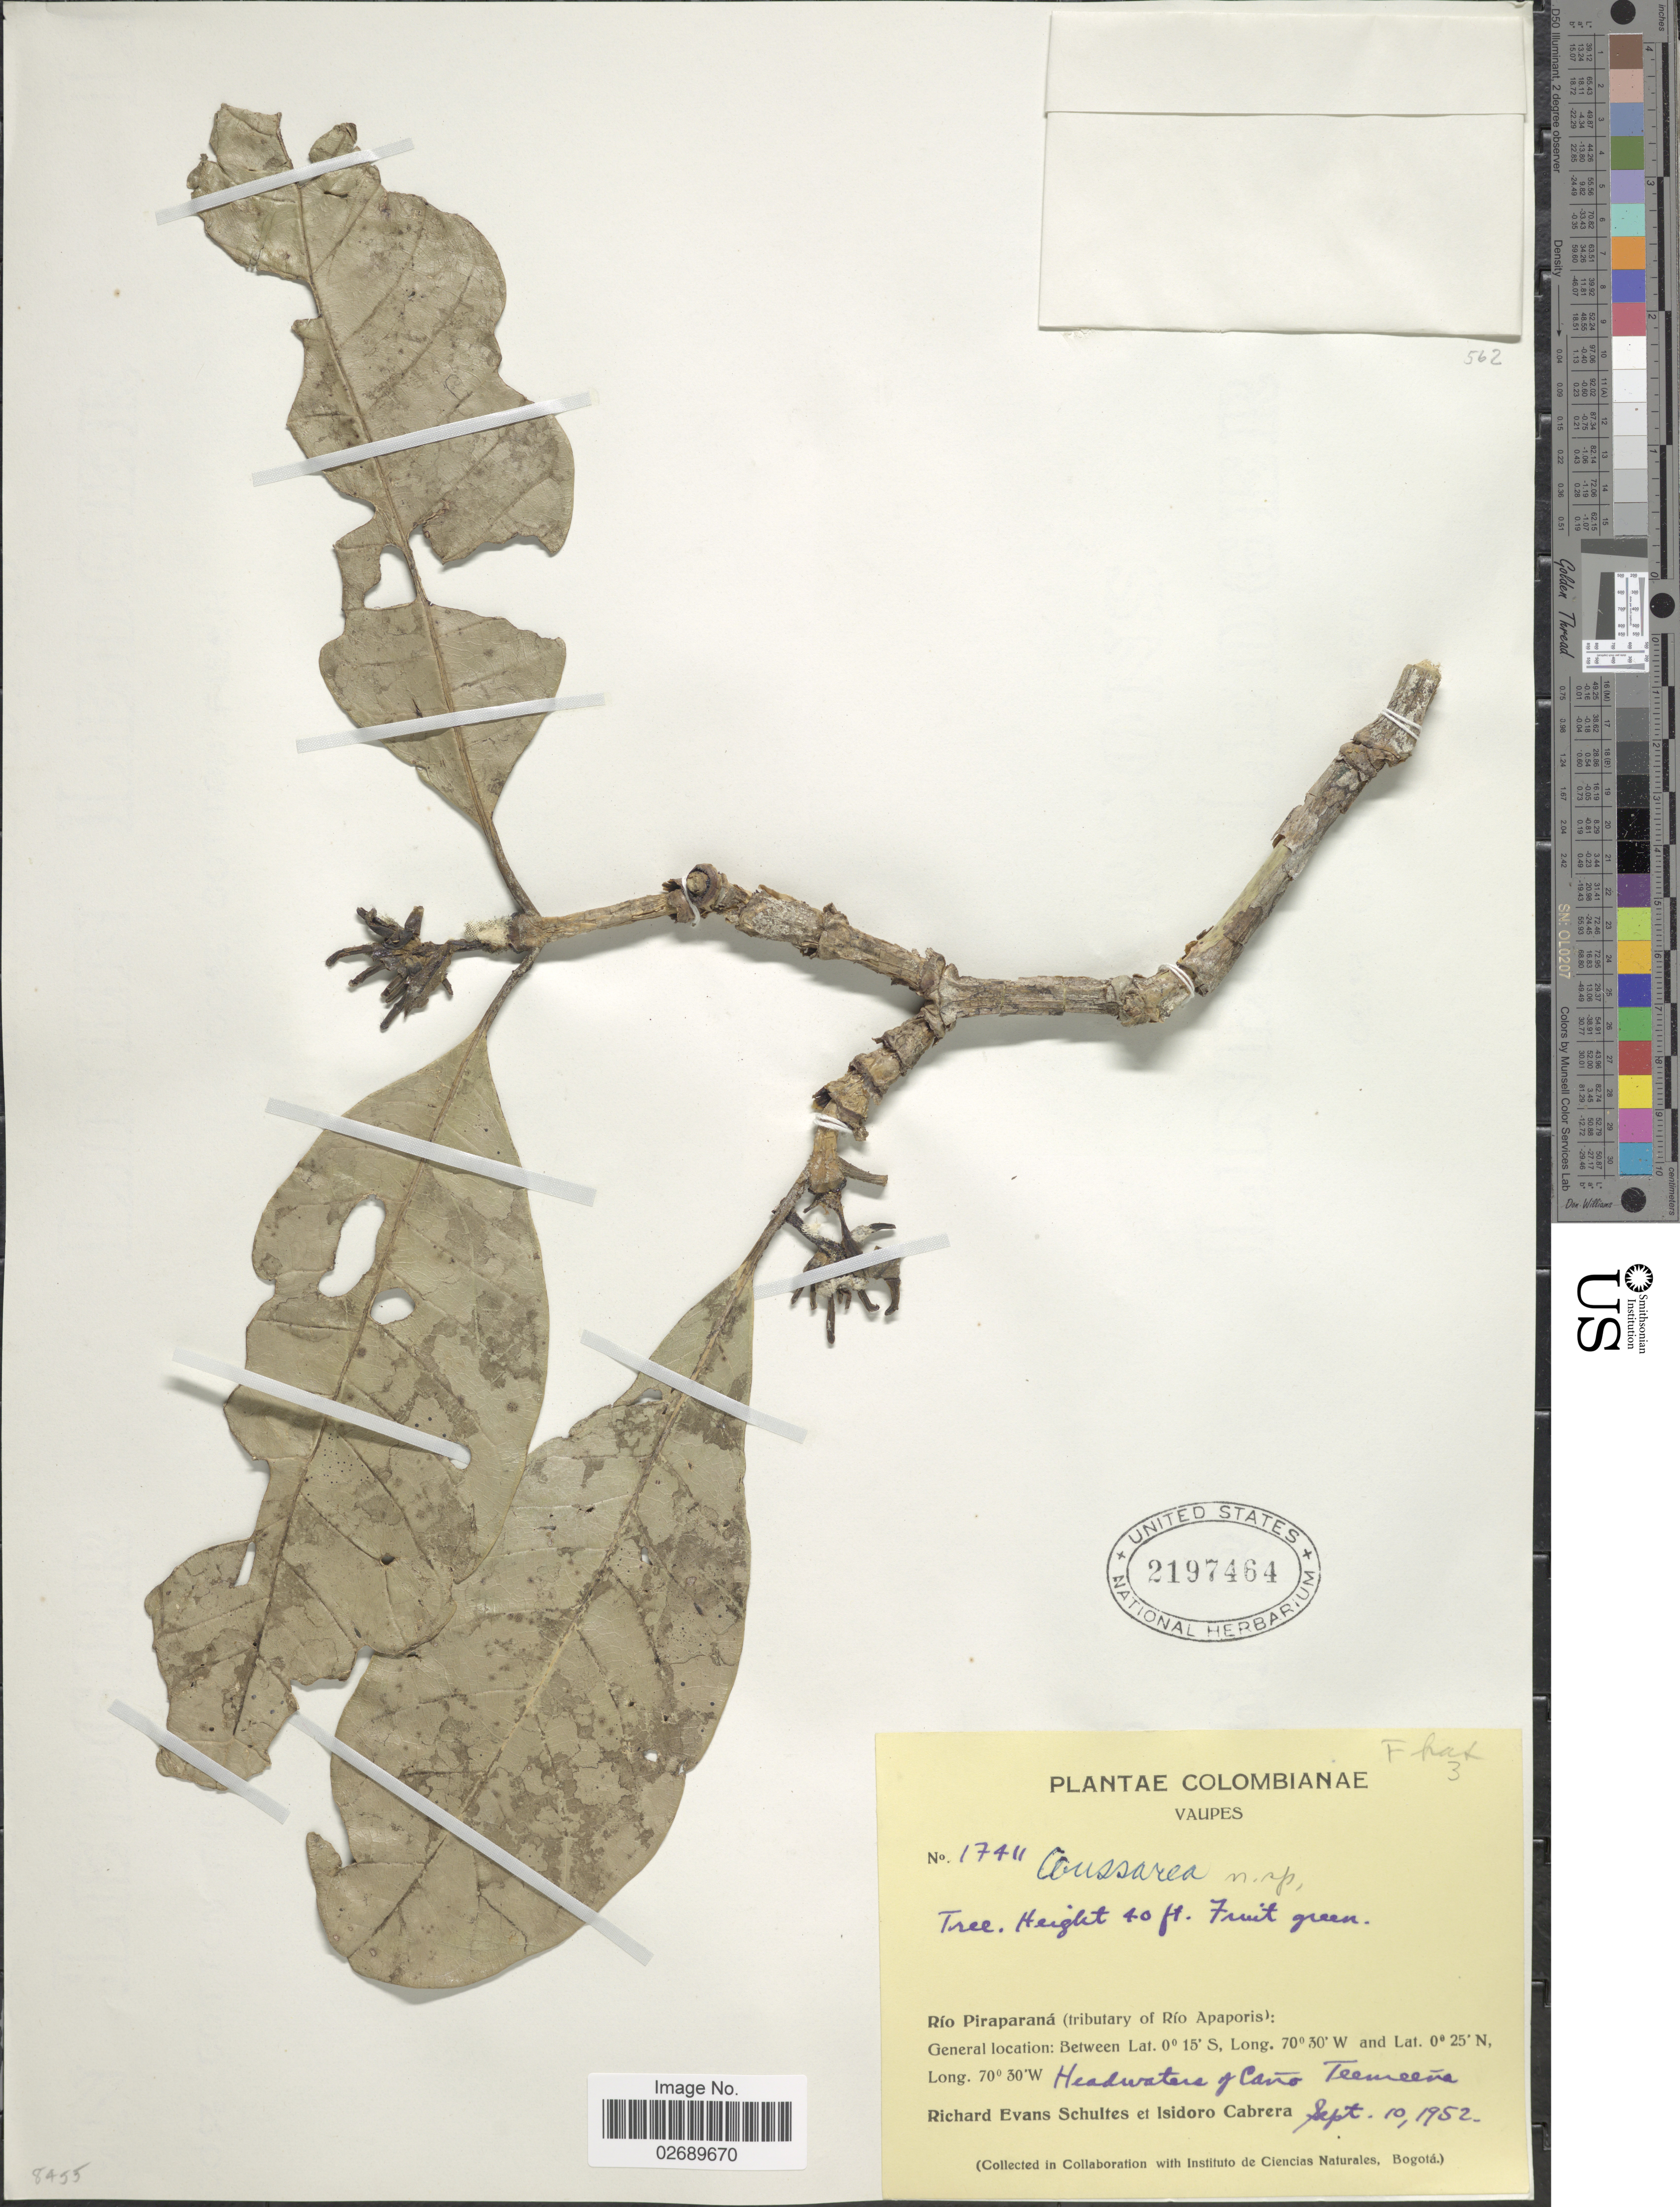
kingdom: Plantae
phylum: Tracheophyta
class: Magnoliopsida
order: Gentianales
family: Rubiaceae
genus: Coussarea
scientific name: Coussarea sp.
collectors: R. E. Schultes & I. Cabrera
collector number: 17411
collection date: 1952-09-10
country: Colombia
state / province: Vaupés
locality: Rio Piraparana (tributary of Rio Apaporis)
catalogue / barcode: US 2197464